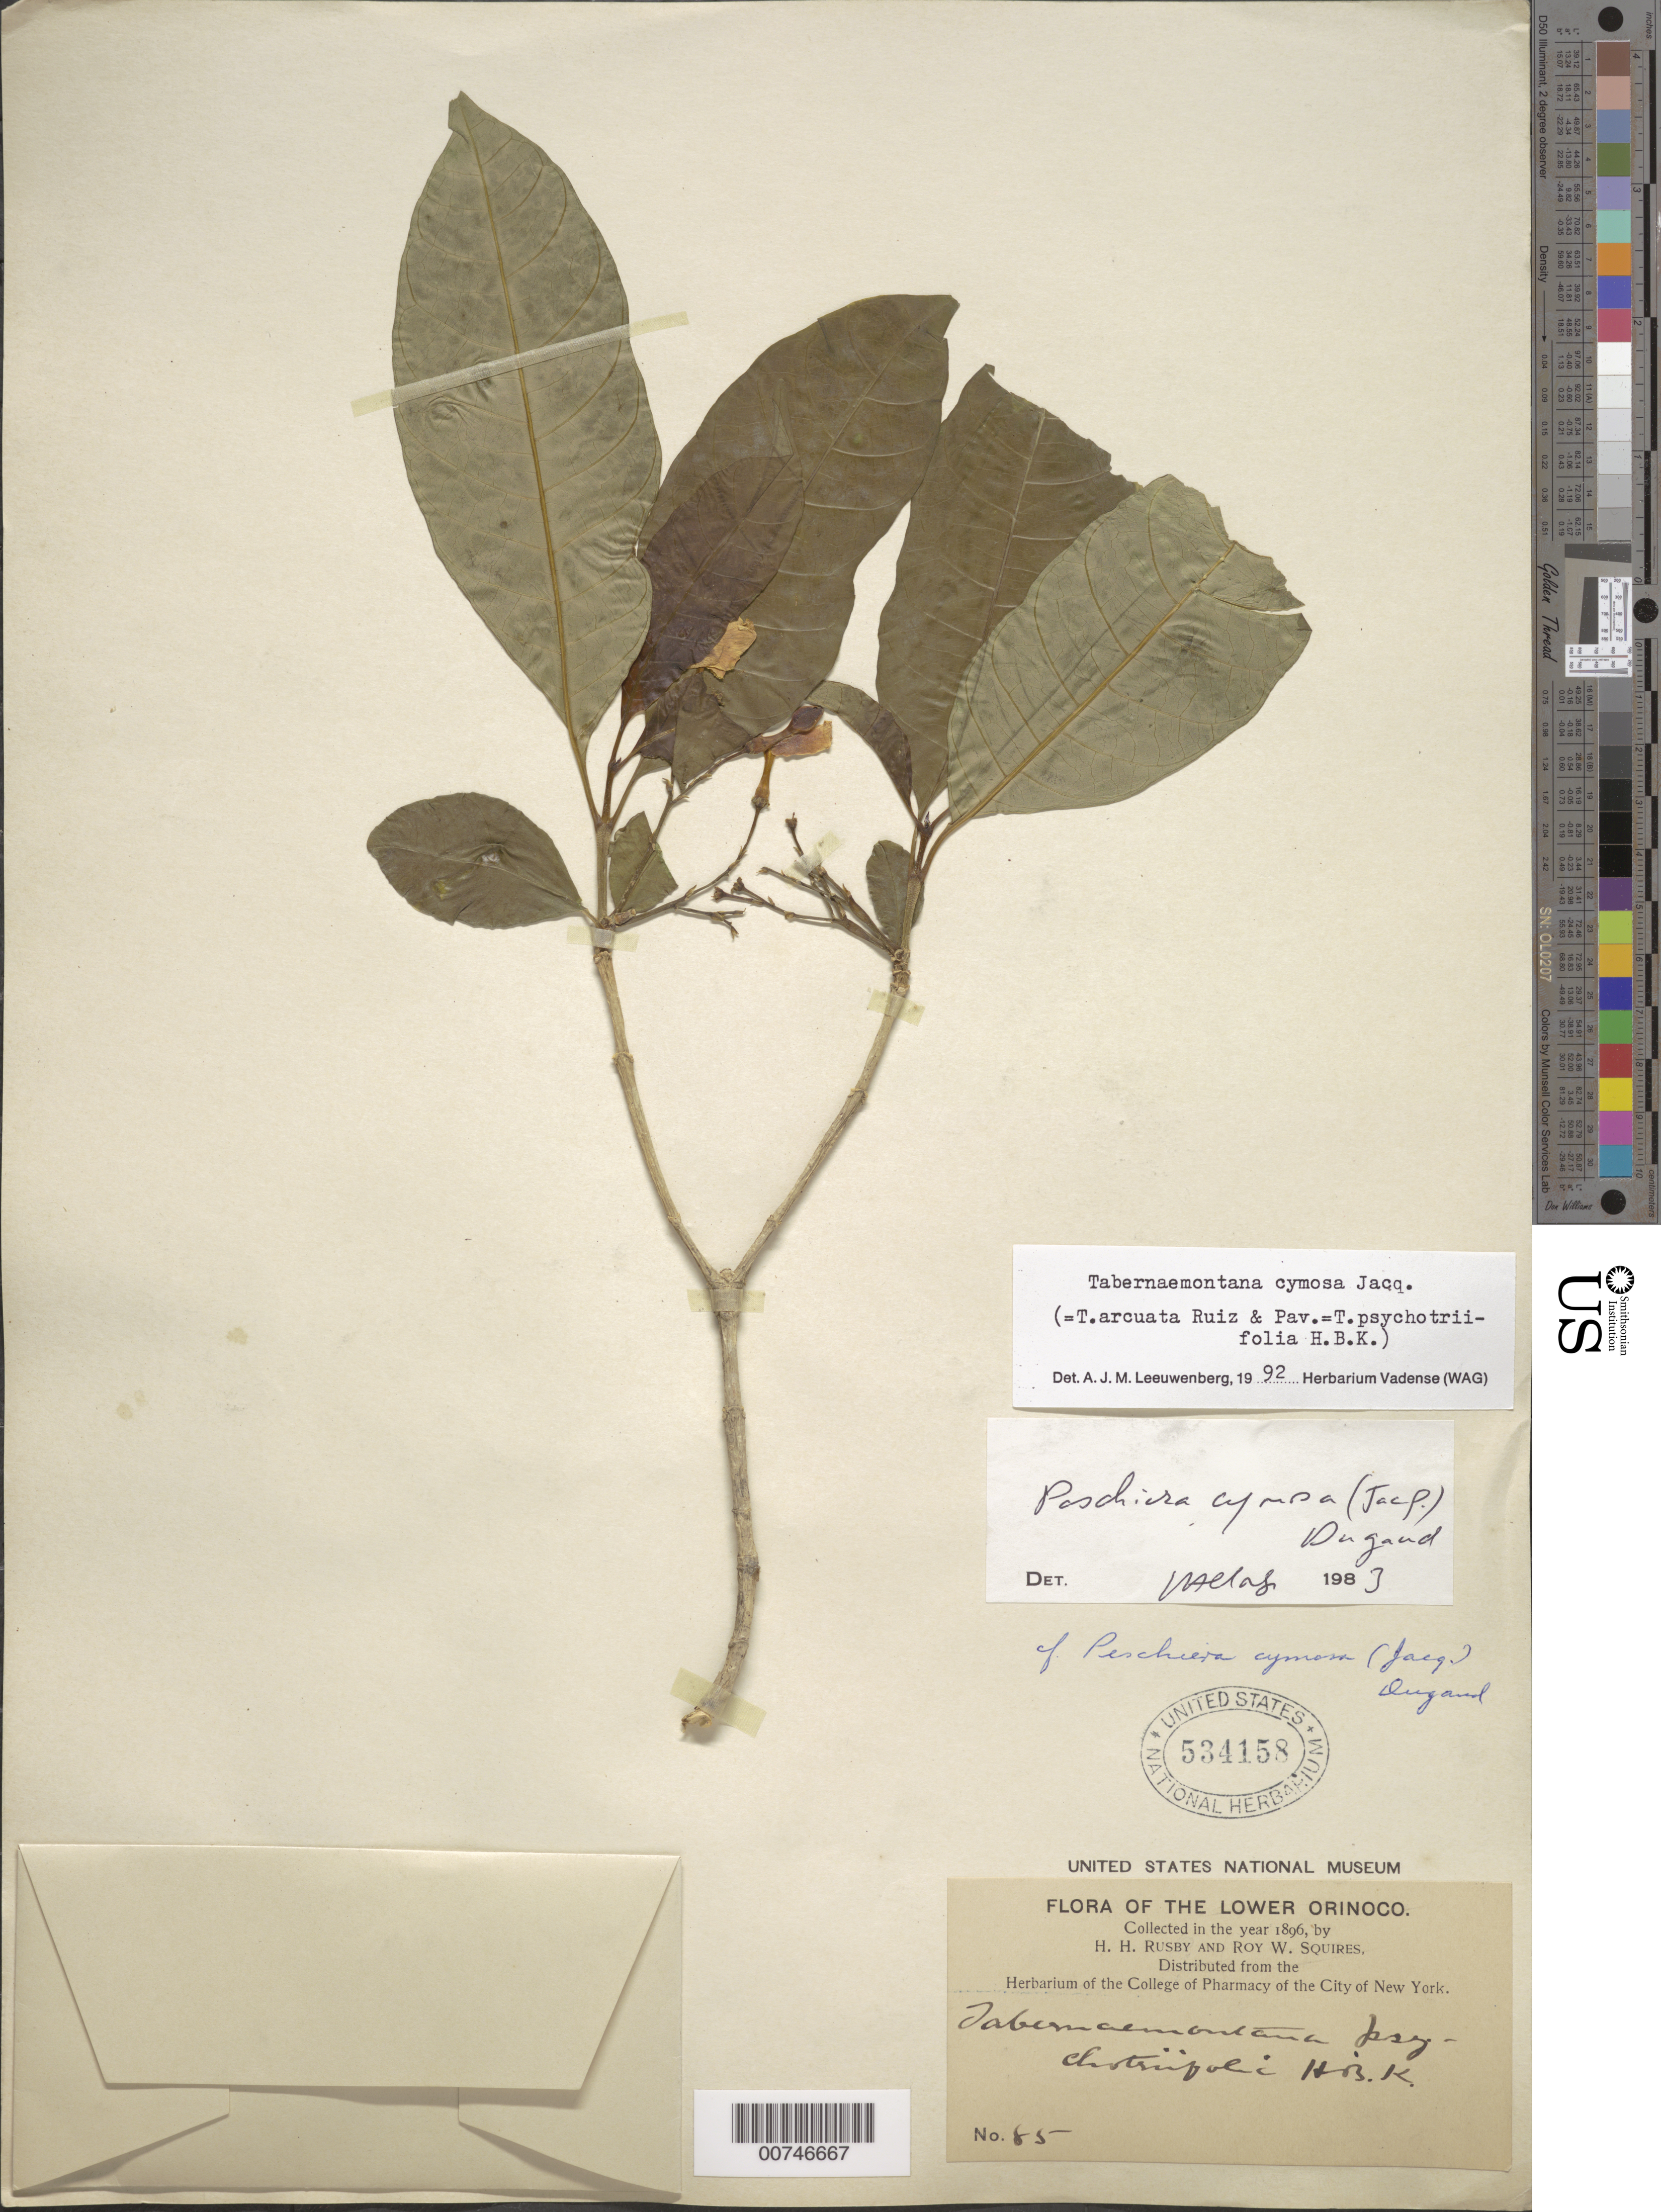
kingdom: Plantae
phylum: Tracheophyta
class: Magnoliopsida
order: Gentianales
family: Apocynaceae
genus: Tabernaemontana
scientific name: Tabernaemontana cymosa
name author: Jacq.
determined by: Leeuwenberg, A. J. M.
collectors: H. H. Rusby & R. Squires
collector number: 85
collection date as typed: April 1896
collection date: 1896-04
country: Venezuela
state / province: Delta Amacuro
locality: Lower Orinoco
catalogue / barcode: US 534158